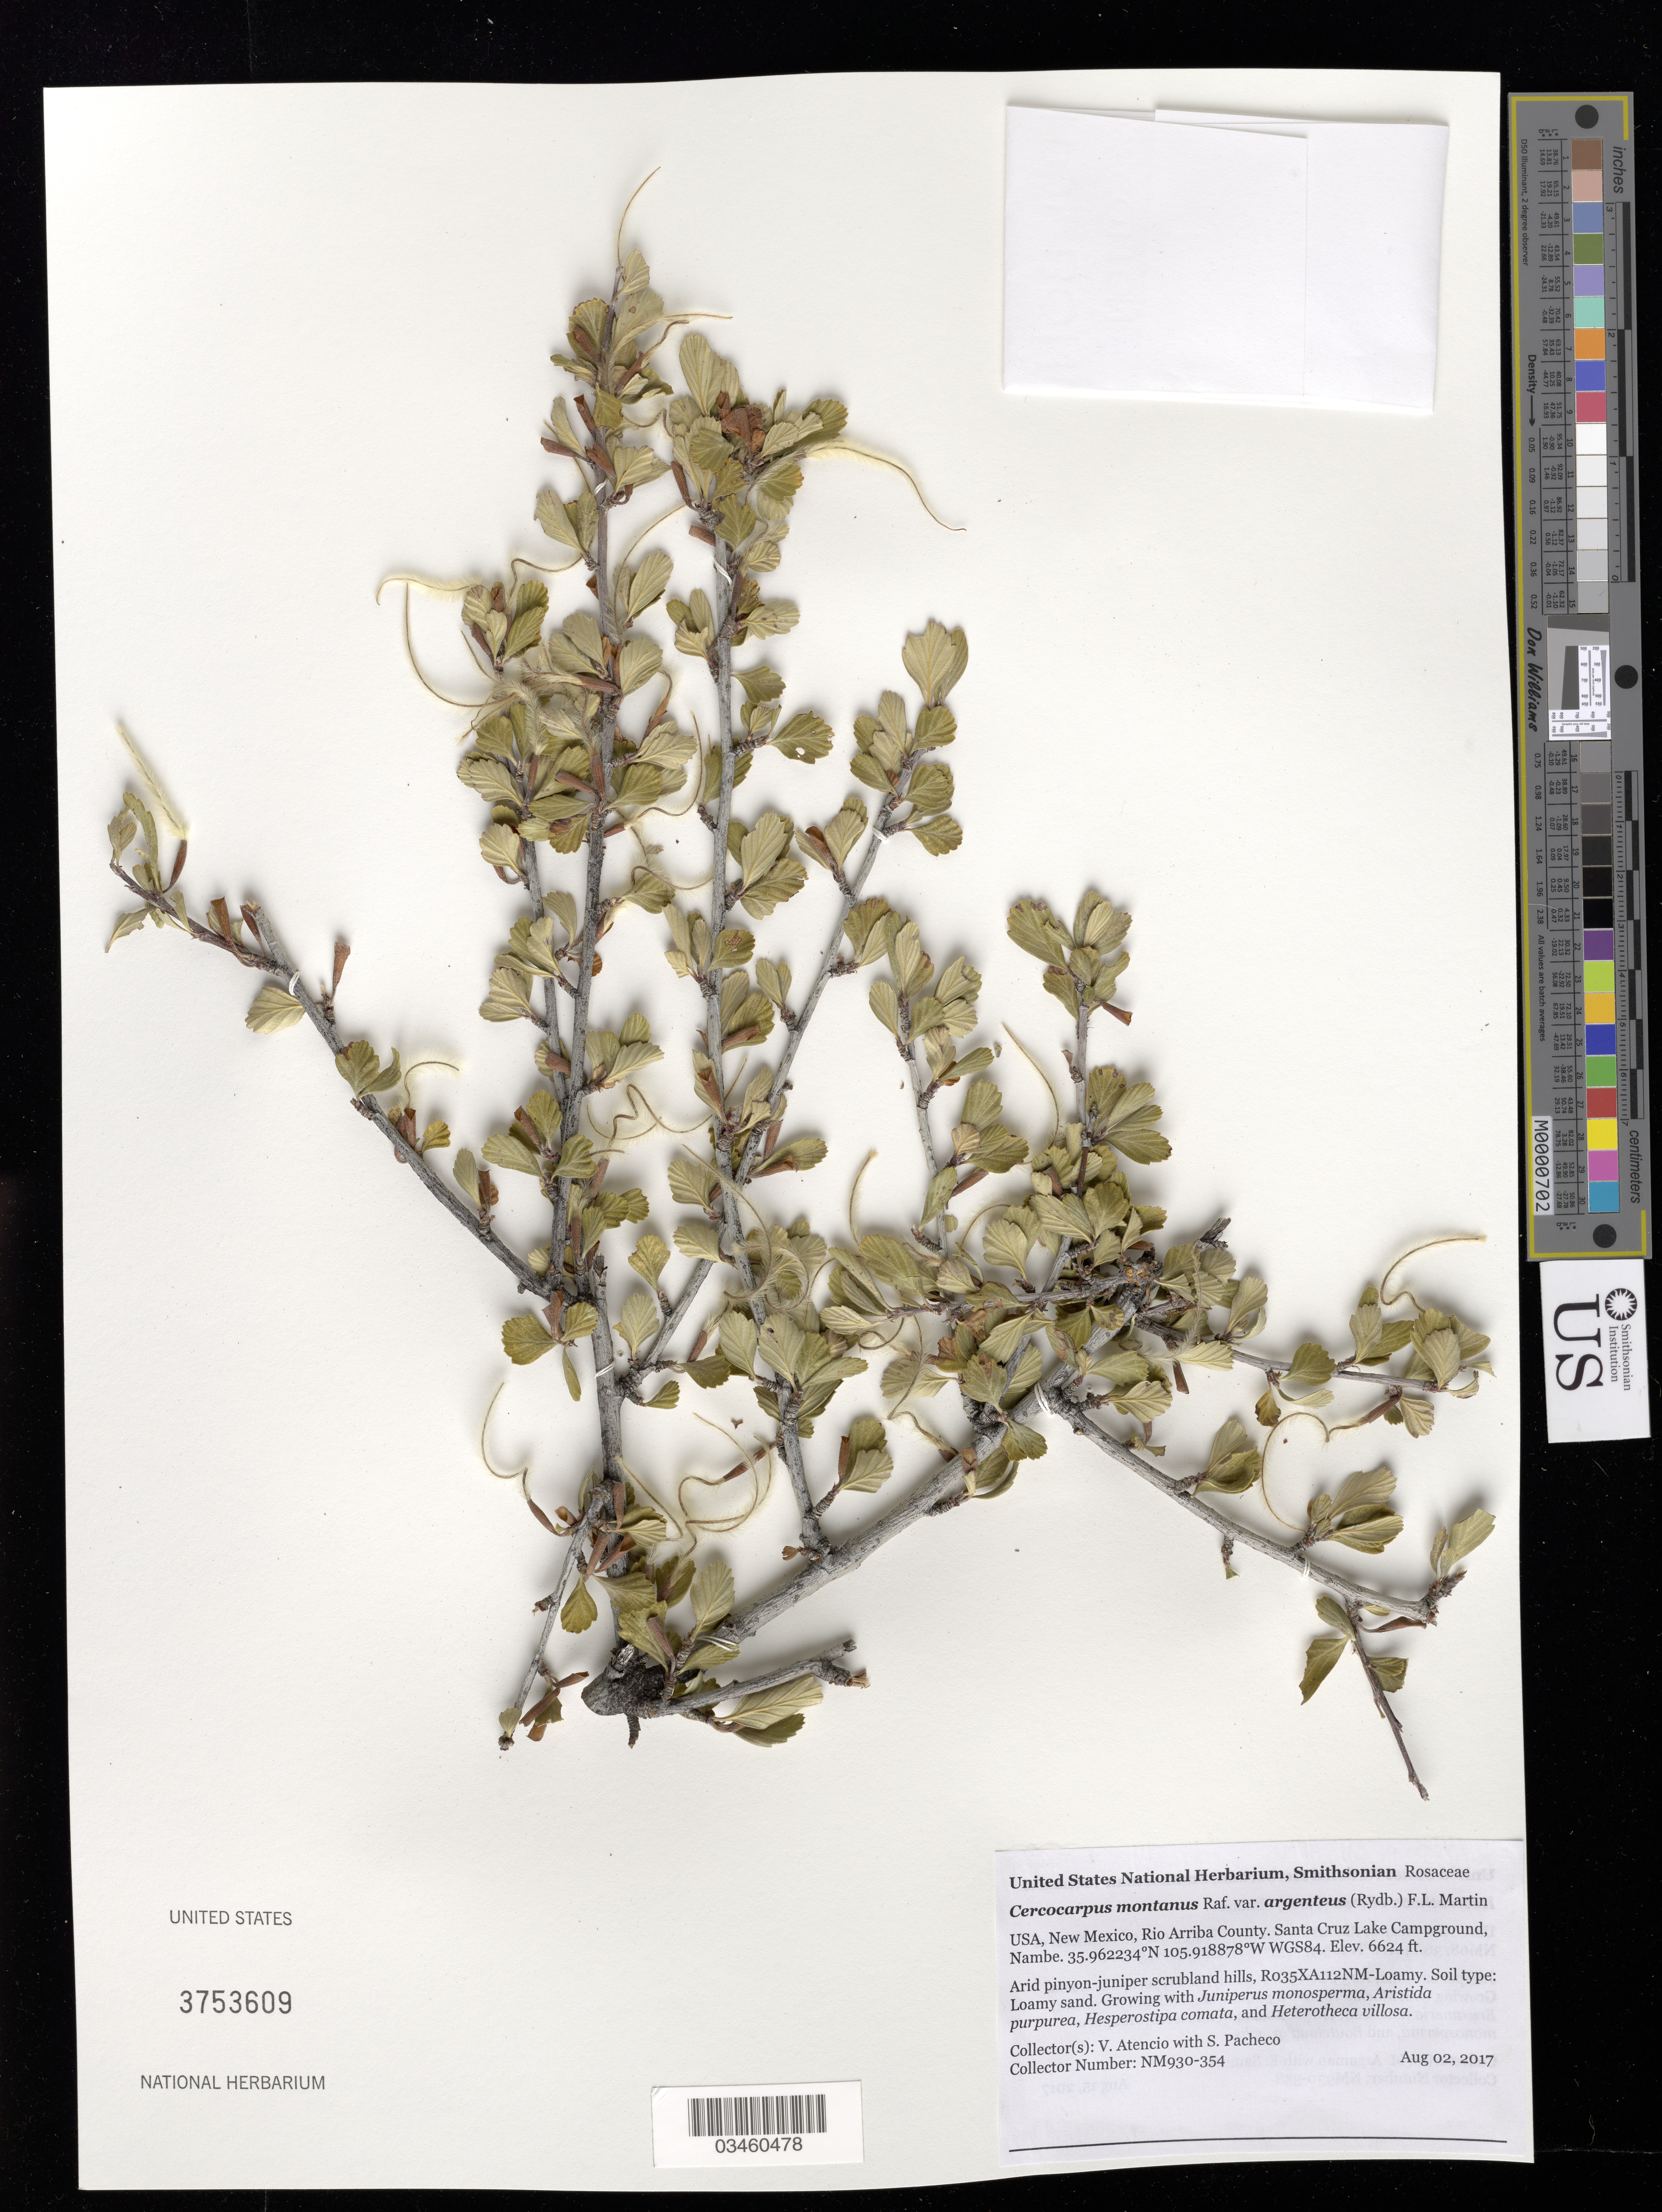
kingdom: Plantae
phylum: Tracheophyta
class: Magnoliopsida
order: Rosales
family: Rosaceae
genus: Cercocarpus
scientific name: Cercocarpus montanus var. argenteus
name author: (Rydb.) F.L. Martin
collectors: V. Atencio & S. Pacheco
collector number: NM930-354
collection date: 2017-08-02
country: United States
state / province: New Mexico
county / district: Rio Arriba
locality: BLM, Santa Cruz Lake Campground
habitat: R035XA112NM-Loamy sand. Arid pinyon-juniper scrubland hills.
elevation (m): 2019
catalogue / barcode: US 3753609